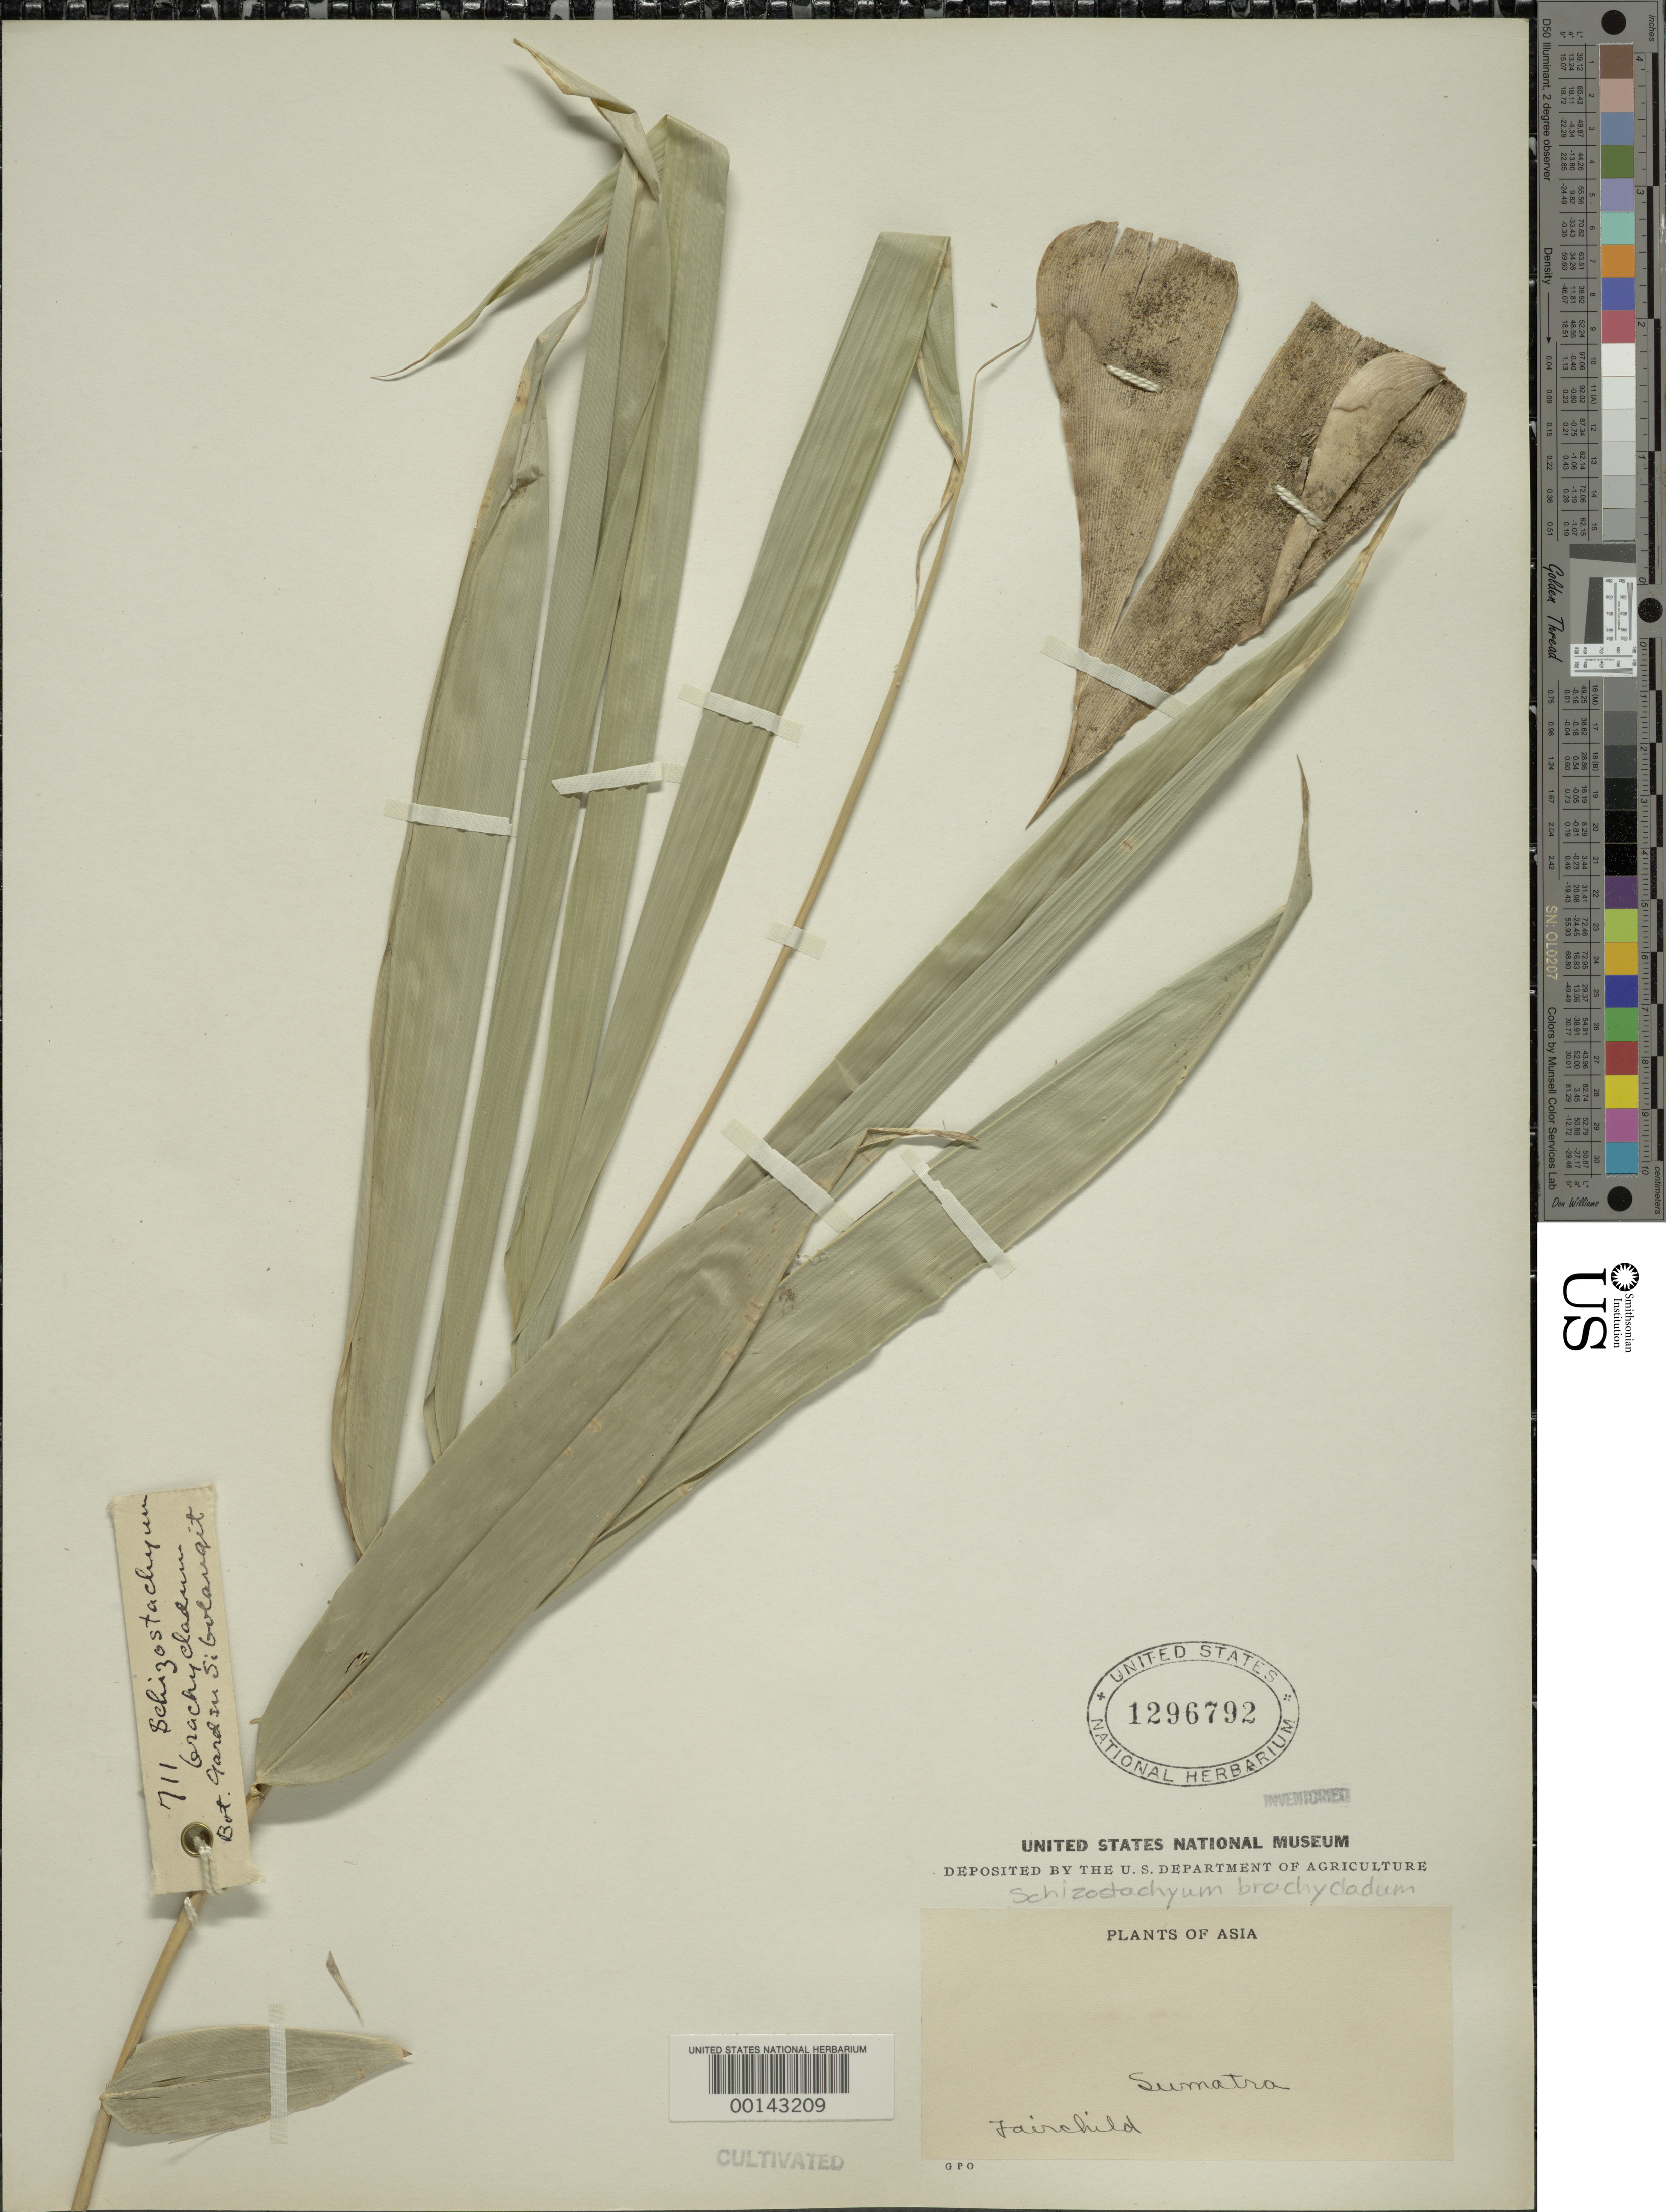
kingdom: Plantae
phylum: Tracheophyta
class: Liliopsida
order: Poales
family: Poaceae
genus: Schizostachyum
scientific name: Schizostachyum brachycladum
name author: (Kurz ex Munro) Kurz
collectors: -. Fairchild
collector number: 711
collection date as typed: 28 Mar 1926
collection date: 1926-03-28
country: Indonesia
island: Sumatra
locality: Si golangit, botanic garden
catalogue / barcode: US 1296792